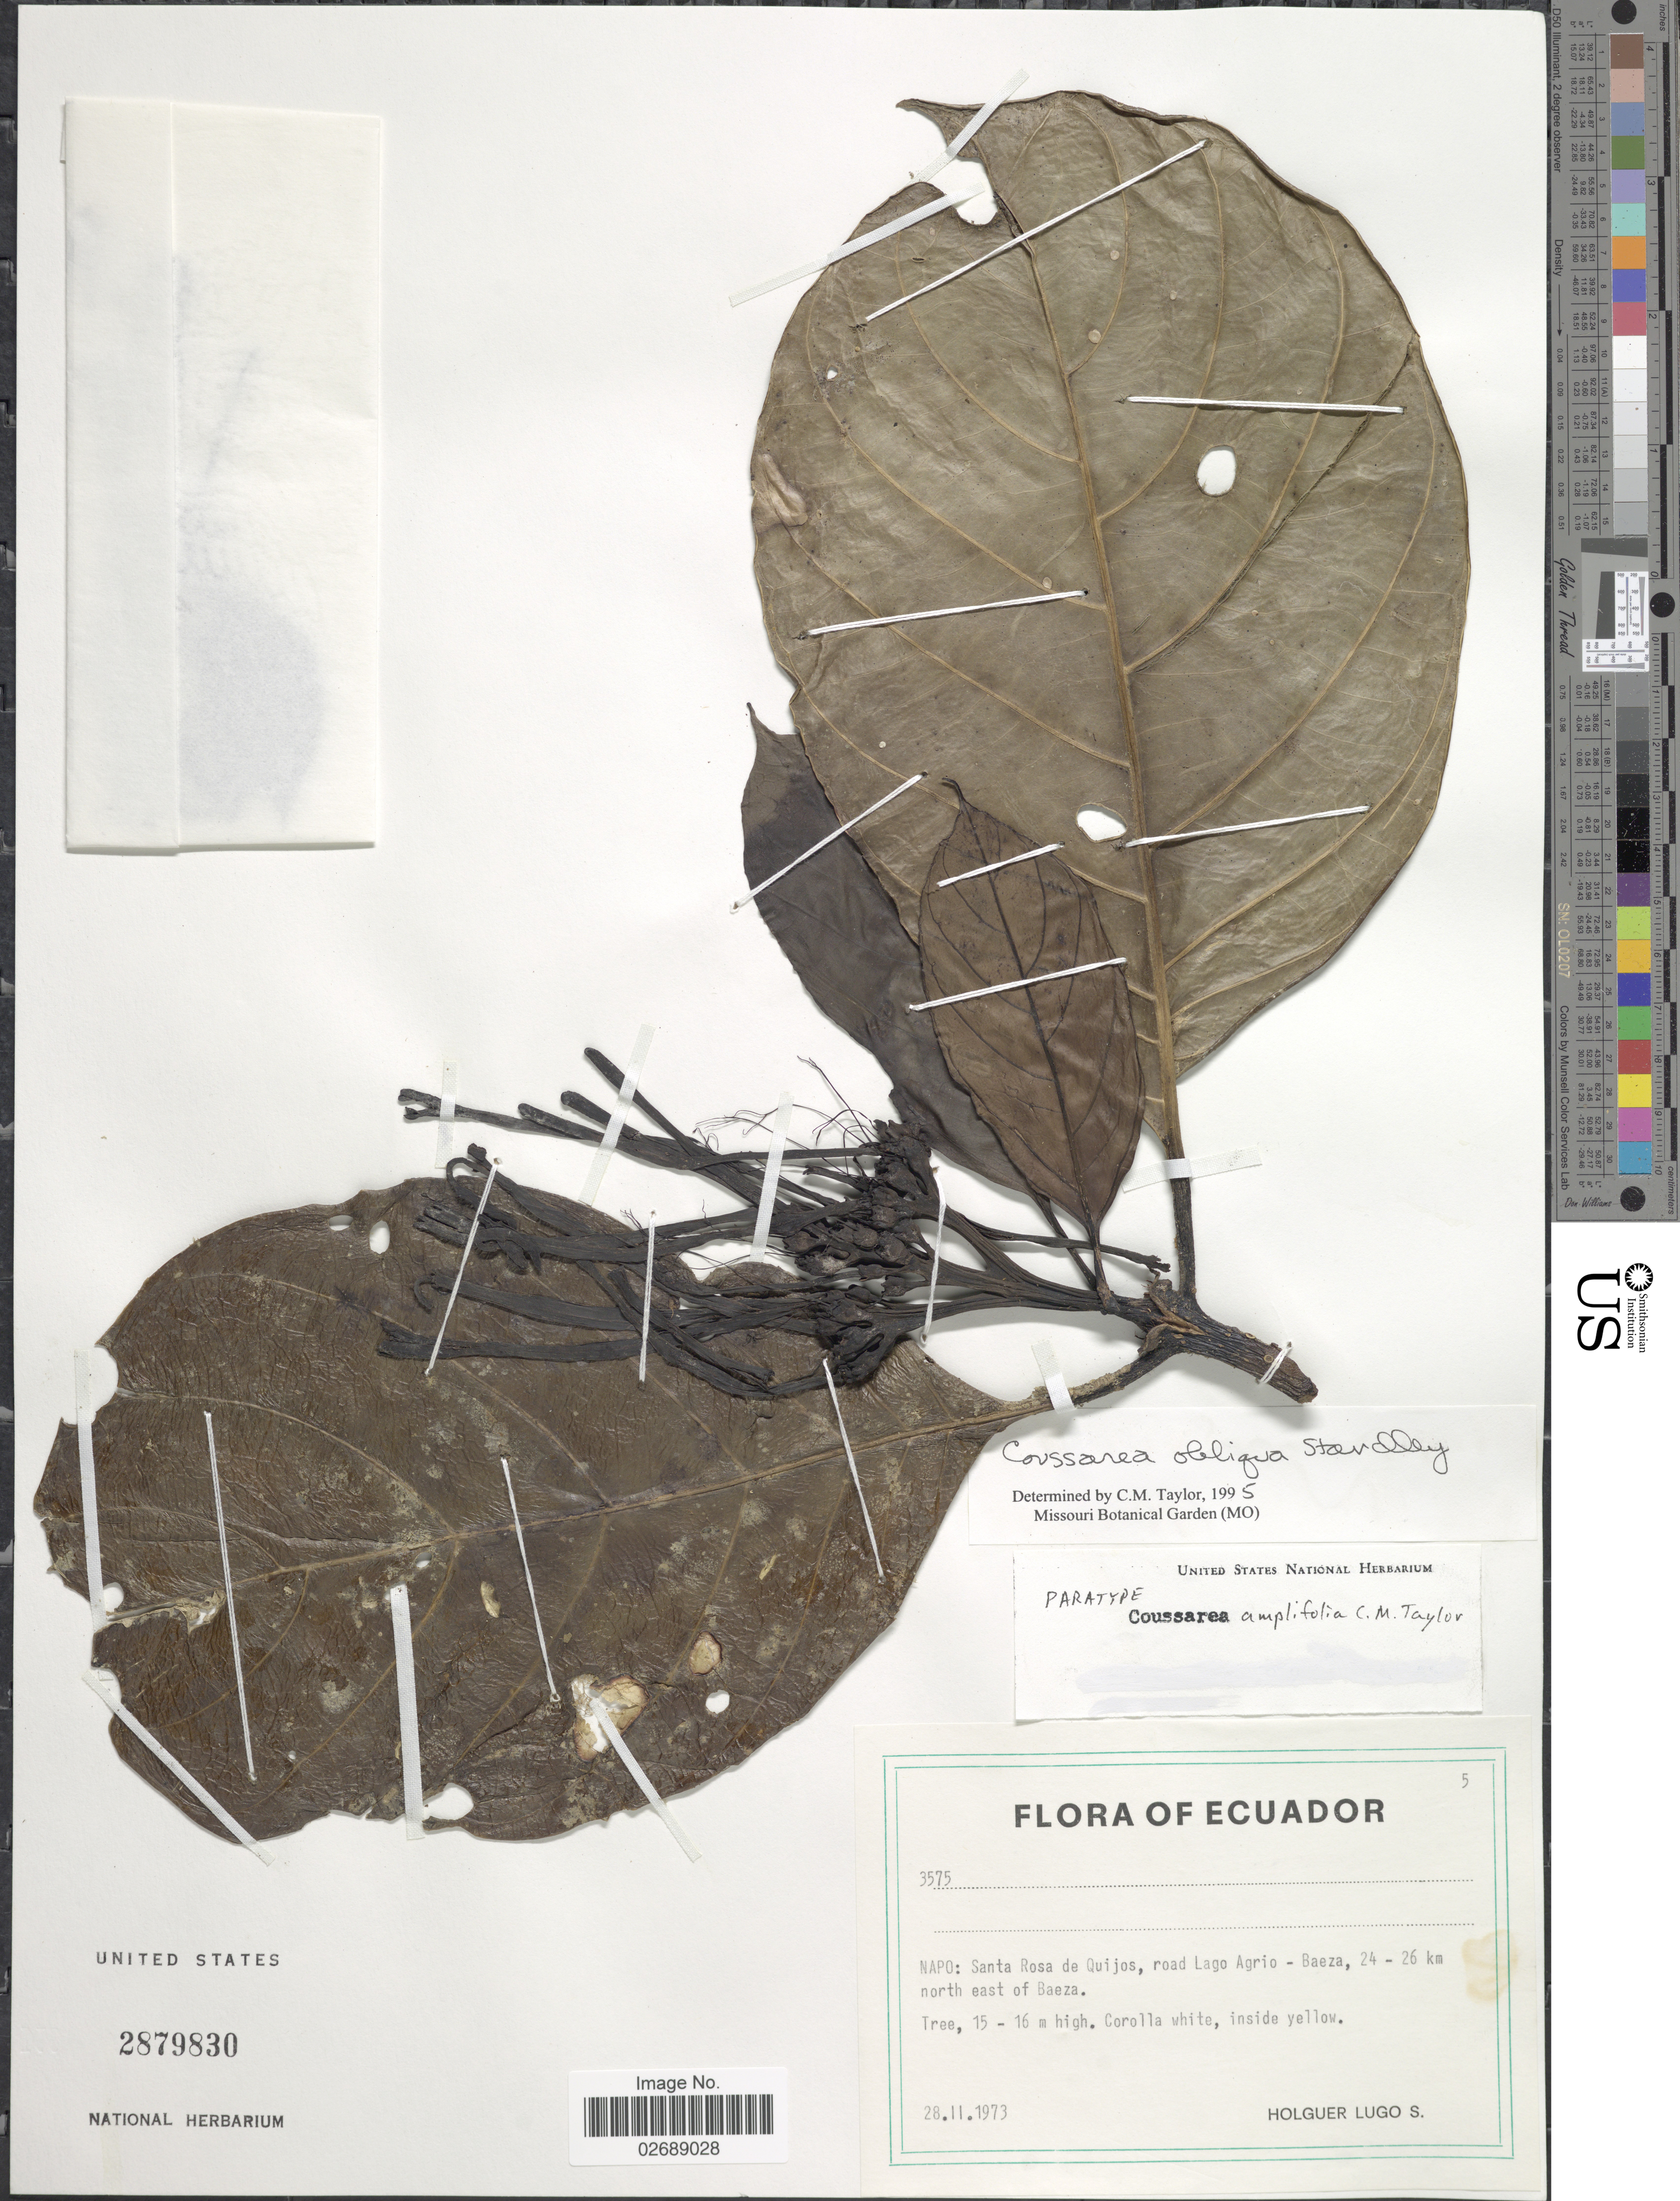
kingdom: Plantae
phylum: Tracheophyta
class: Magnoliopsida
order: Gentianales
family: Rubiaceae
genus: Coussarea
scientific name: Coussarea amplifolia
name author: C.M. Taylor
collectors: H. Lugo S.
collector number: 3575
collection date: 1973-02-28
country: Ecuador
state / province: Napo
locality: Santo Rosa de Quijos, road Lago Agrio-Baeza, 24-26 km north east of Baeza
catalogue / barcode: US 2879830